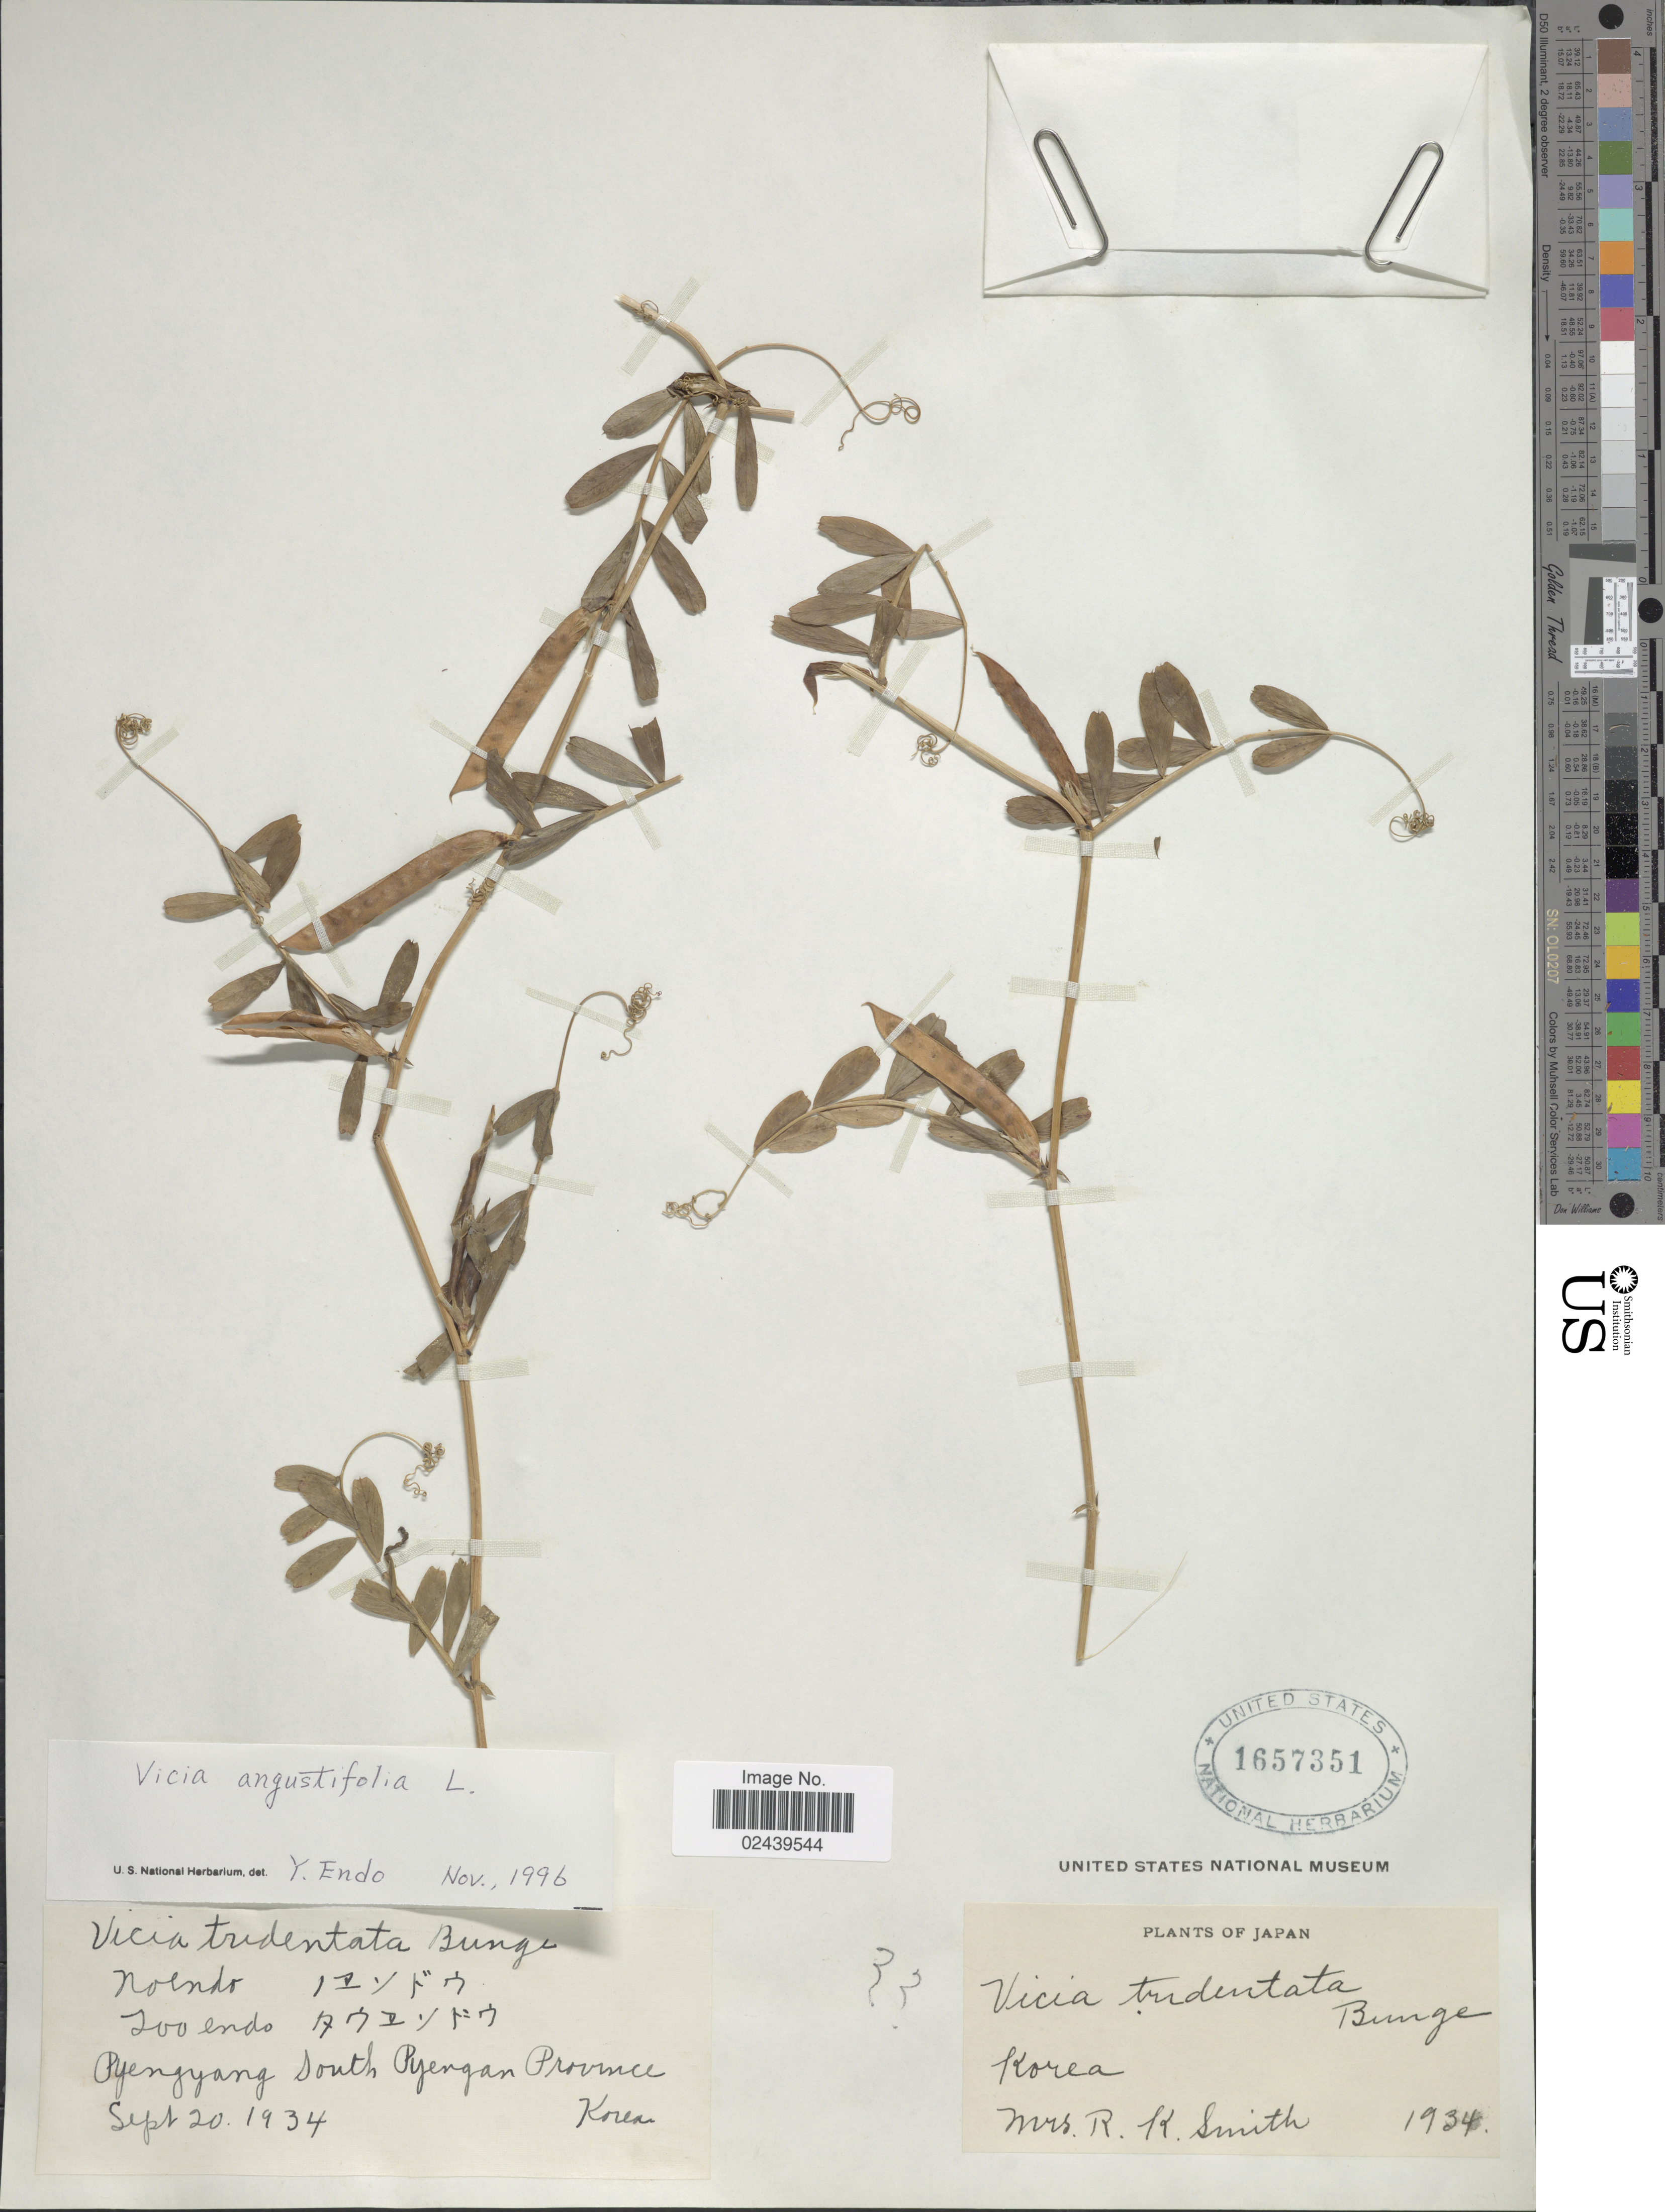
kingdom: Plantae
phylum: Tracheophyta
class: Magnoliopsida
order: Fabales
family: Fabaceae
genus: Vicia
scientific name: Vicia angustifolia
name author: L.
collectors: Mrs. R. K. Smith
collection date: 1934-09-20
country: North Korea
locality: Pyenyang south Pyengan Province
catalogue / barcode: US 1657351